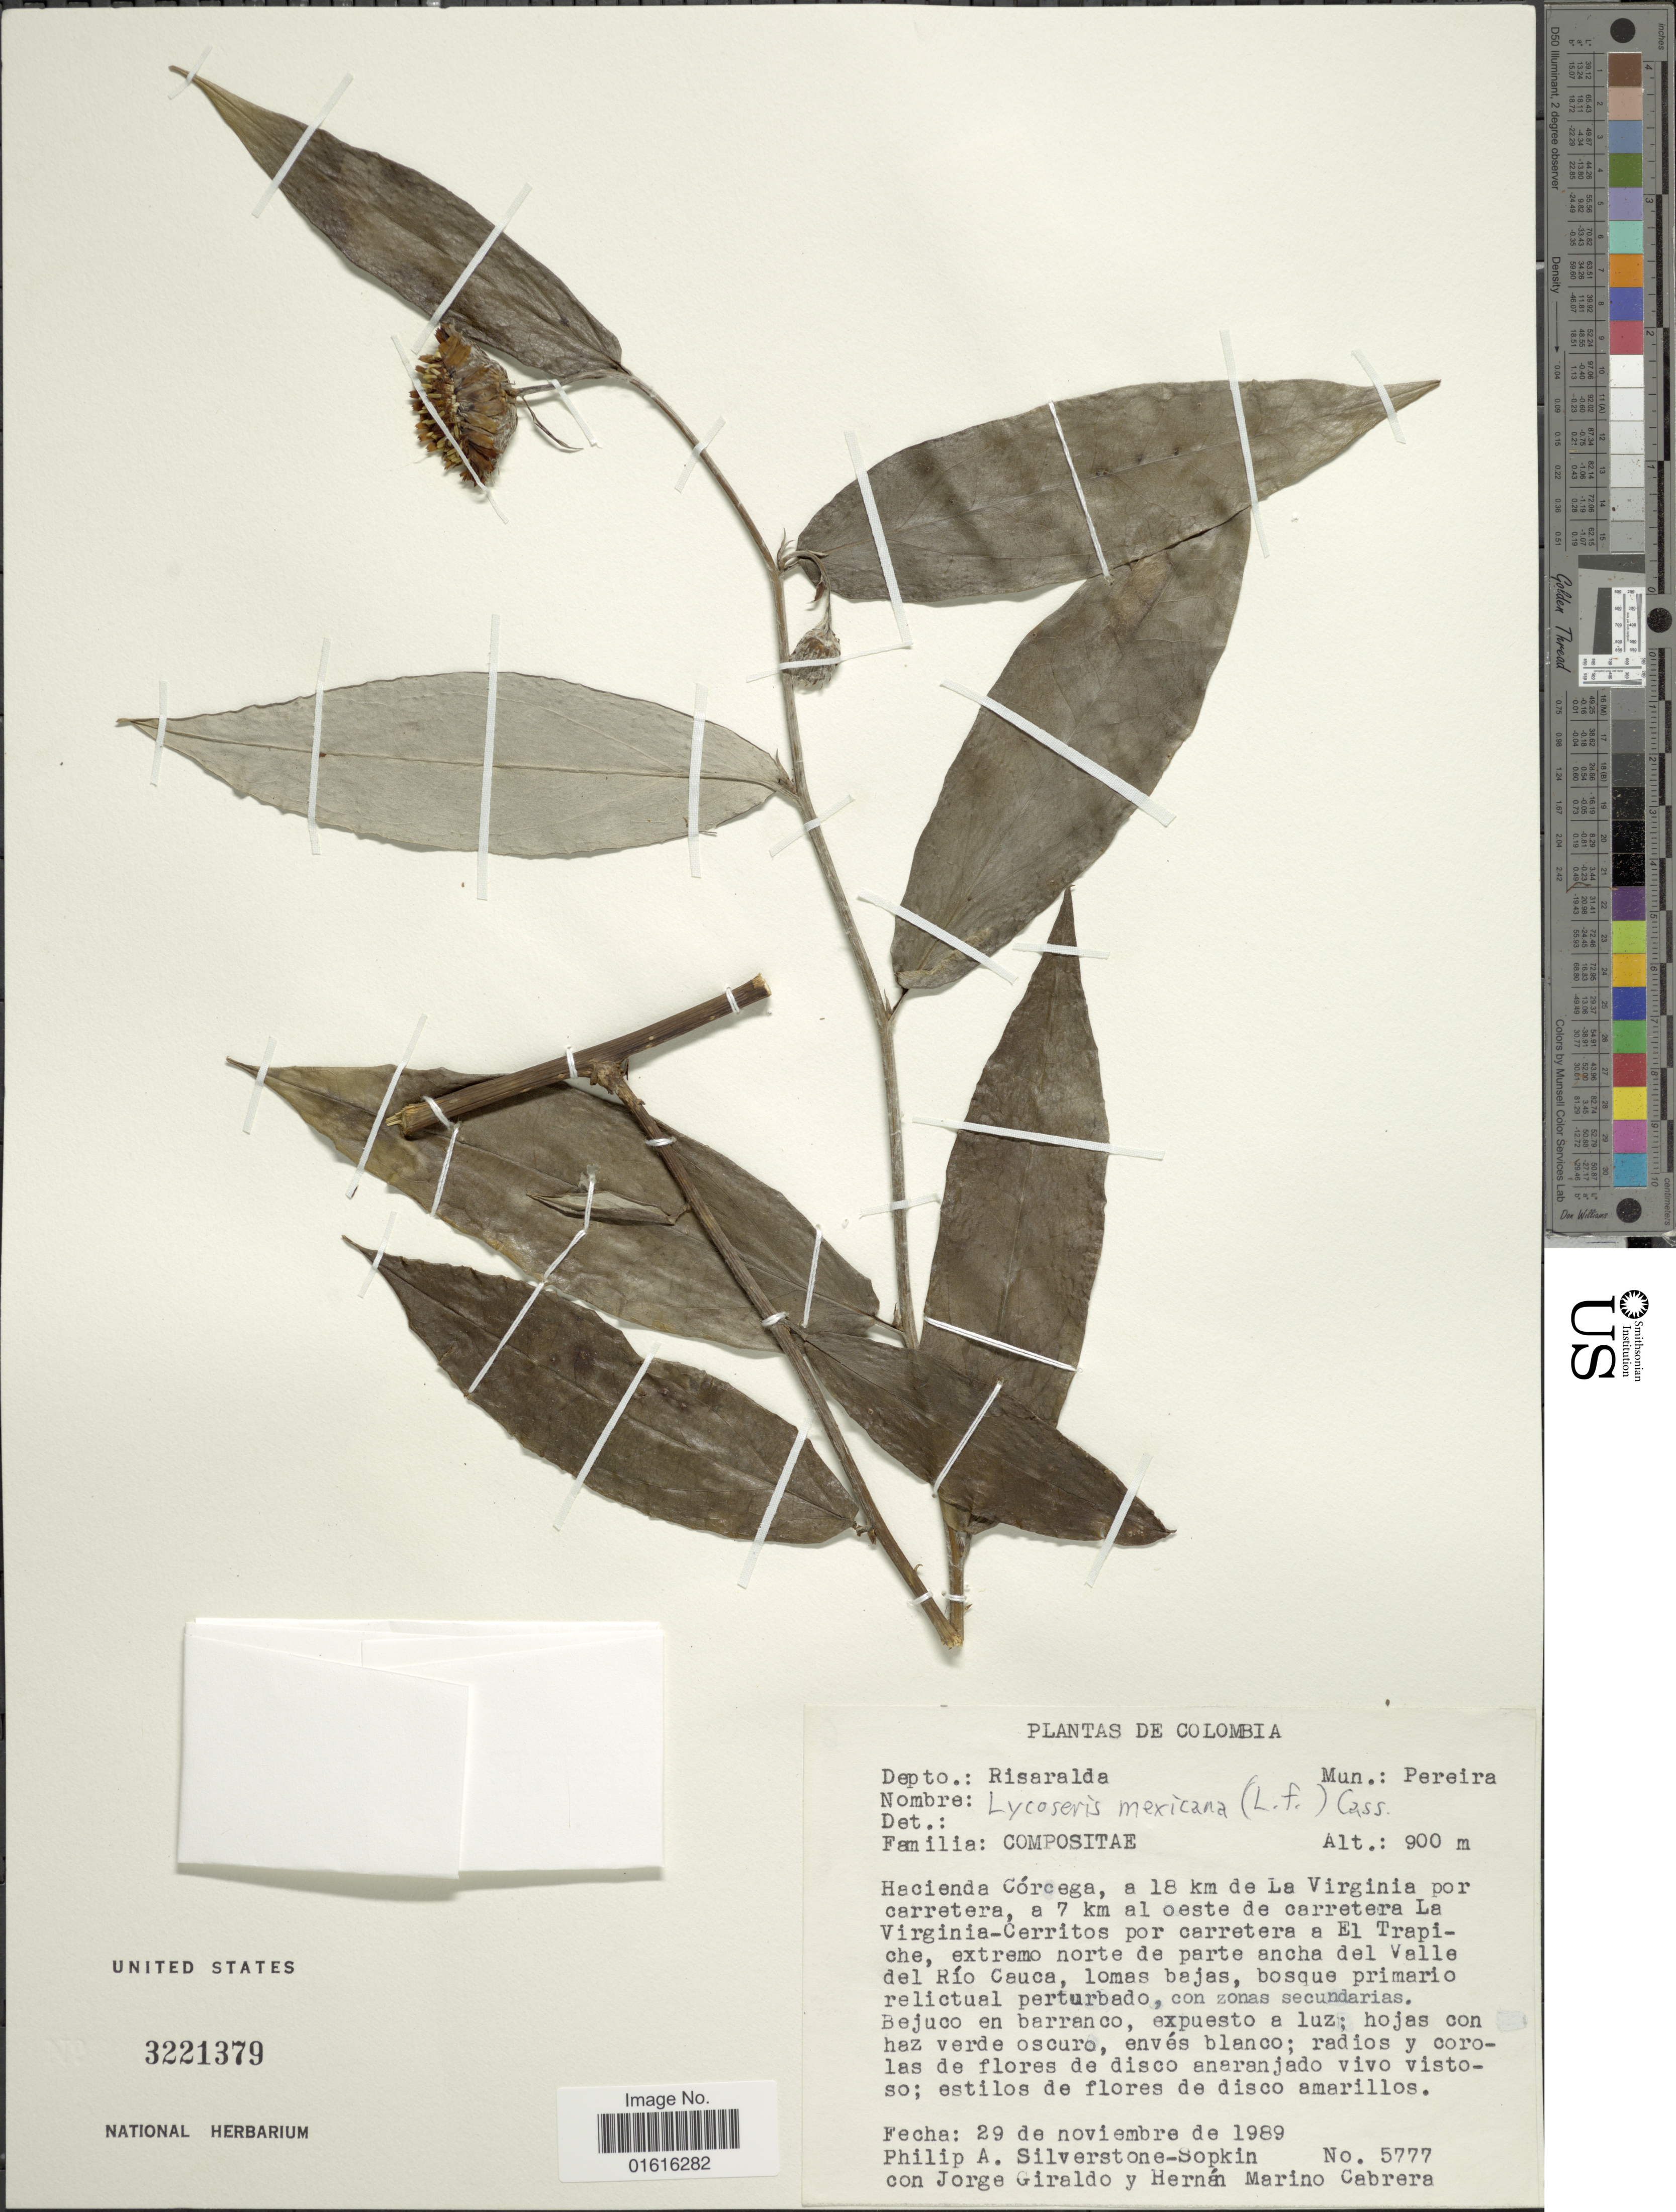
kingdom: Plantae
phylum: Tracheophyta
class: Magnoliopsida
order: Asterales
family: Asteraceae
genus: Lycoseris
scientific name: Lycoseris mexicana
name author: (L. f.) Cass.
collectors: P. A. Silverstone-Sopkin, J. Giraldo & H. Cabrera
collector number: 5777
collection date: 1989-11-29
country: Colombia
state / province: Risaralda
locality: Depto.: Risaralda. Mun.: Pereira. Hacienda Córcega, a 18 km de La Virginia por carretera, a 7 km al oeste de carretrea La Virginia-Cerritos por carretera a El Trapiche, extremo norte de parte ancha del Valle del Río Cauca, lomas bajas, bosque primario relictual perturbado, con zonas secundarias.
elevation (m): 900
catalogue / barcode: US 3221379